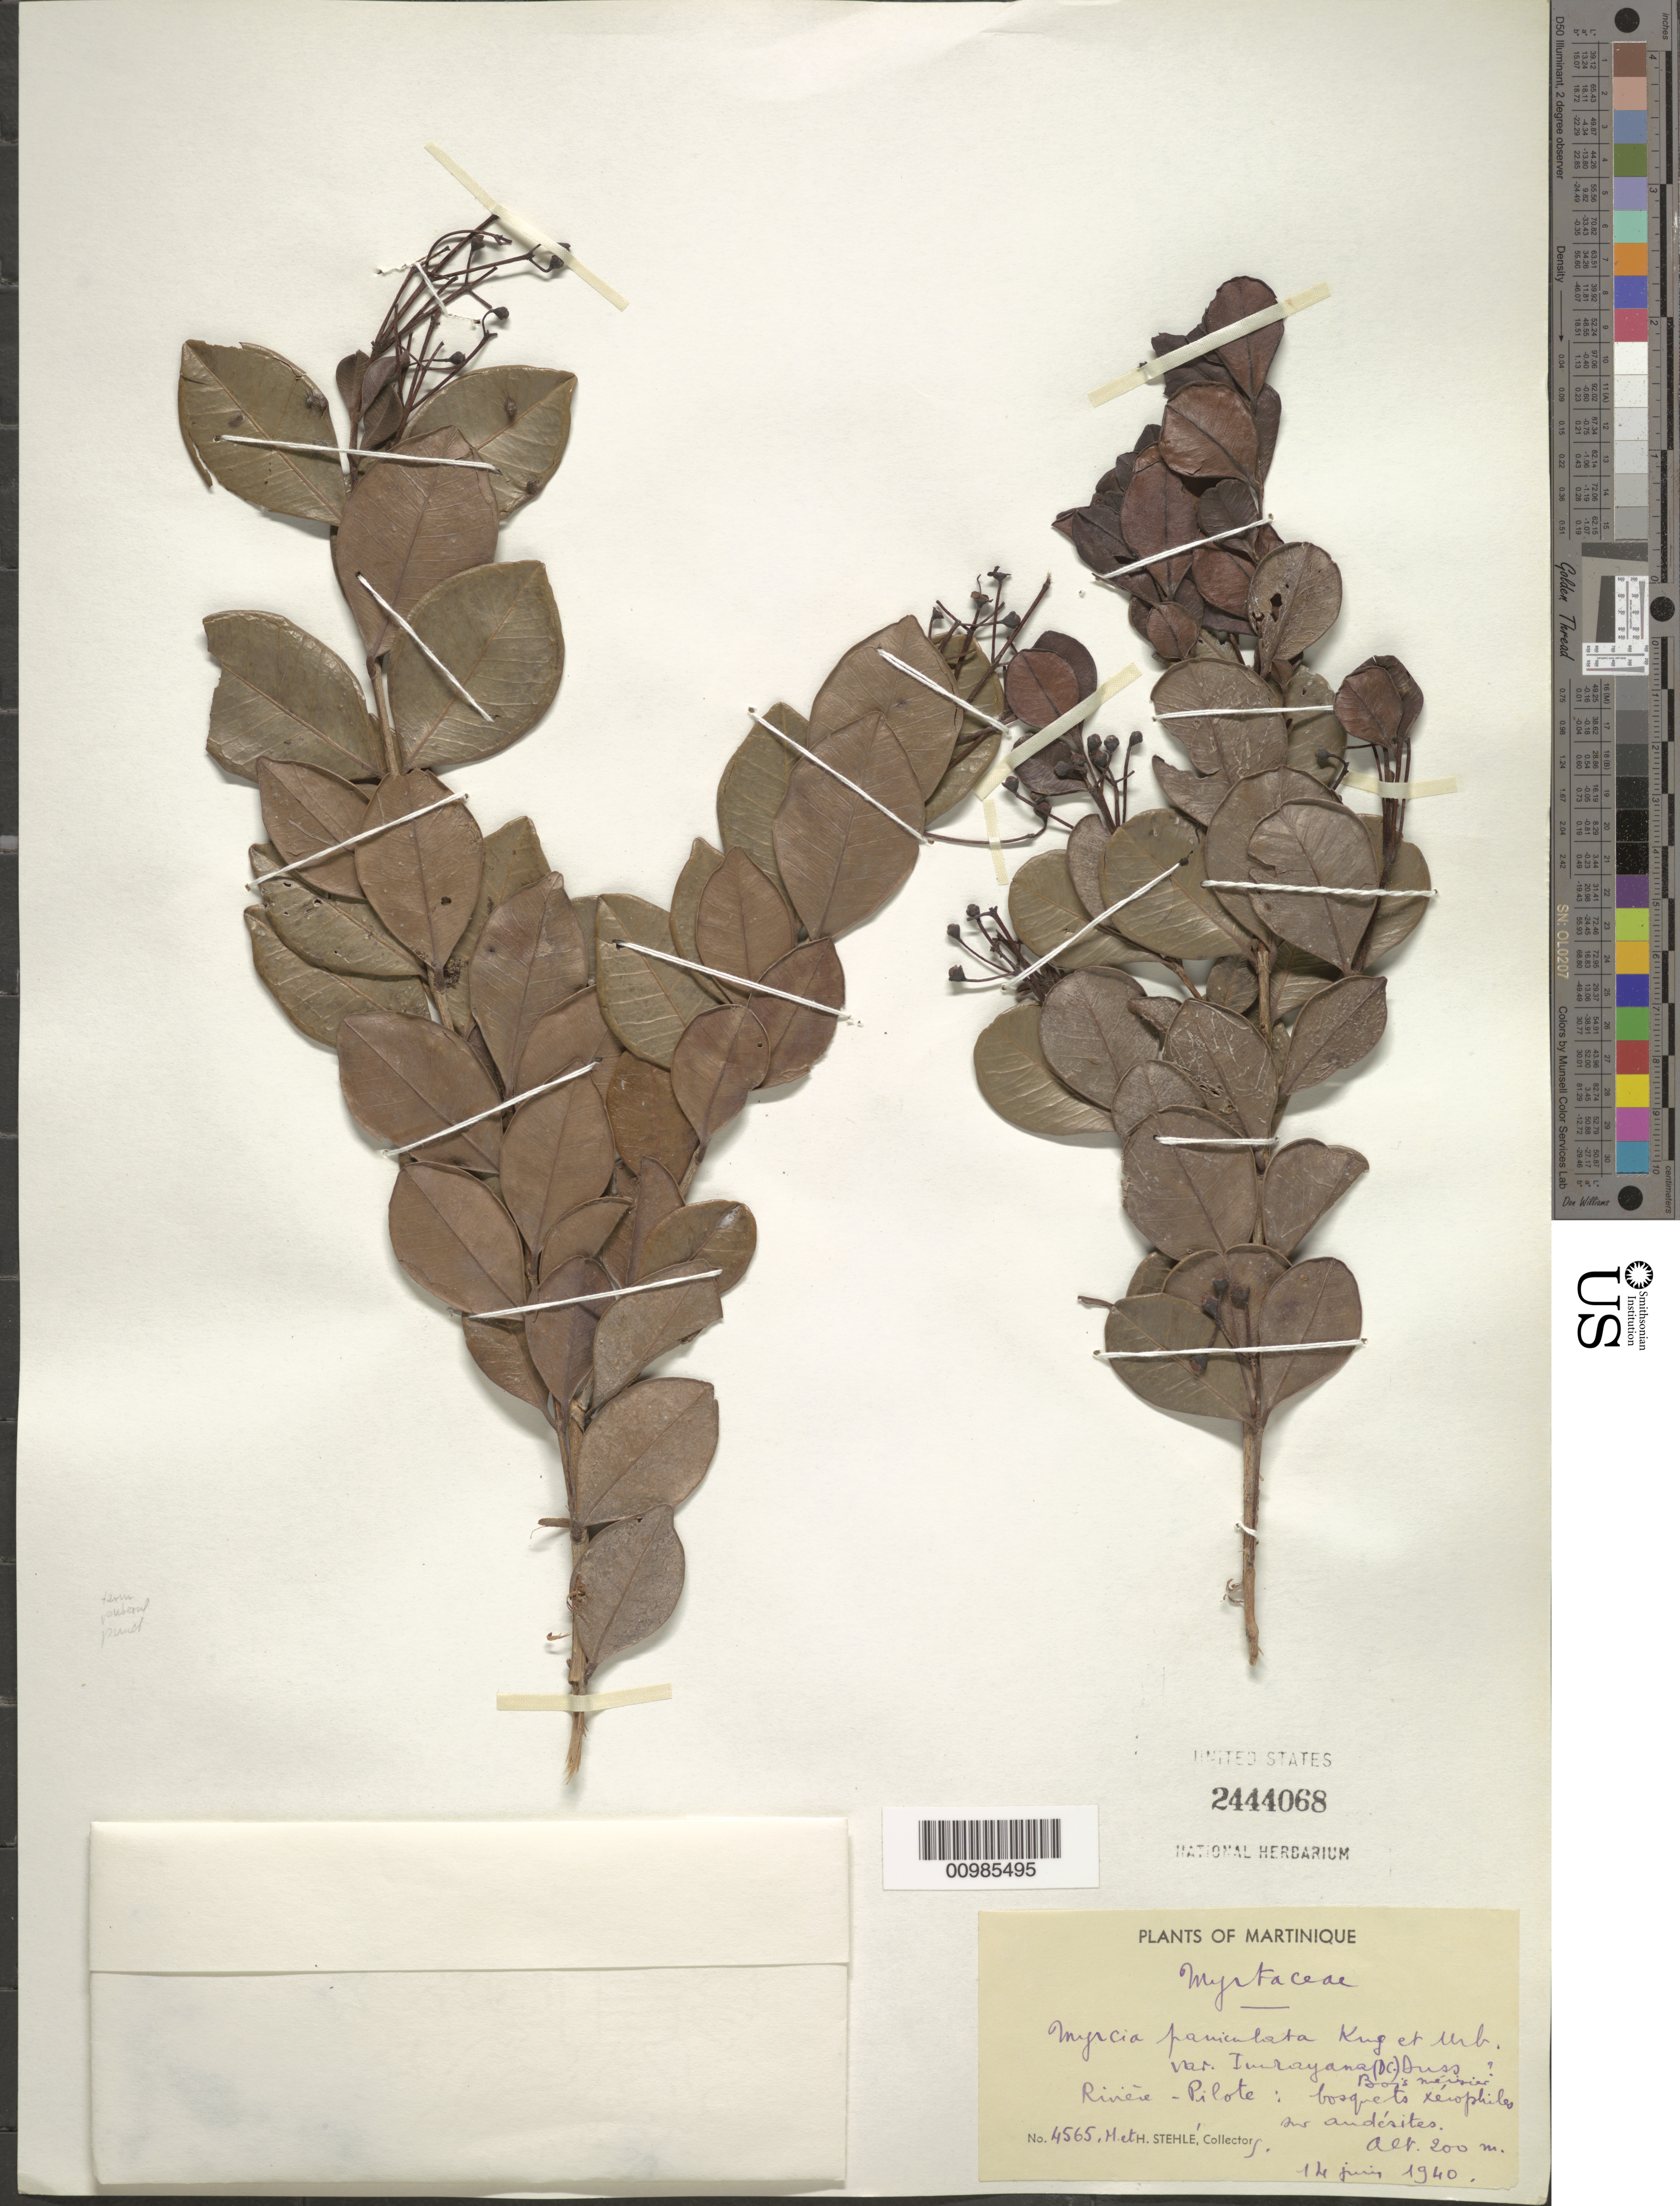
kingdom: Plantae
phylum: Tracheophyta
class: Magnoliopsida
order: Myrtales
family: Myrtaceae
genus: Myrcia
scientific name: Myrcia citrifolia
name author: (Aubl.) Urb.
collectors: H. Stehlé & M. Stehlé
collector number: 4565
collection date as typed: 14 Jun 1940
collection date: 1940-06-14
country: Martinique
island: Martinique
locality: Rivière Pilote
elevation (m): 200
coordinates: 0 N, 0 E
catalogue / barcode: US 2444068